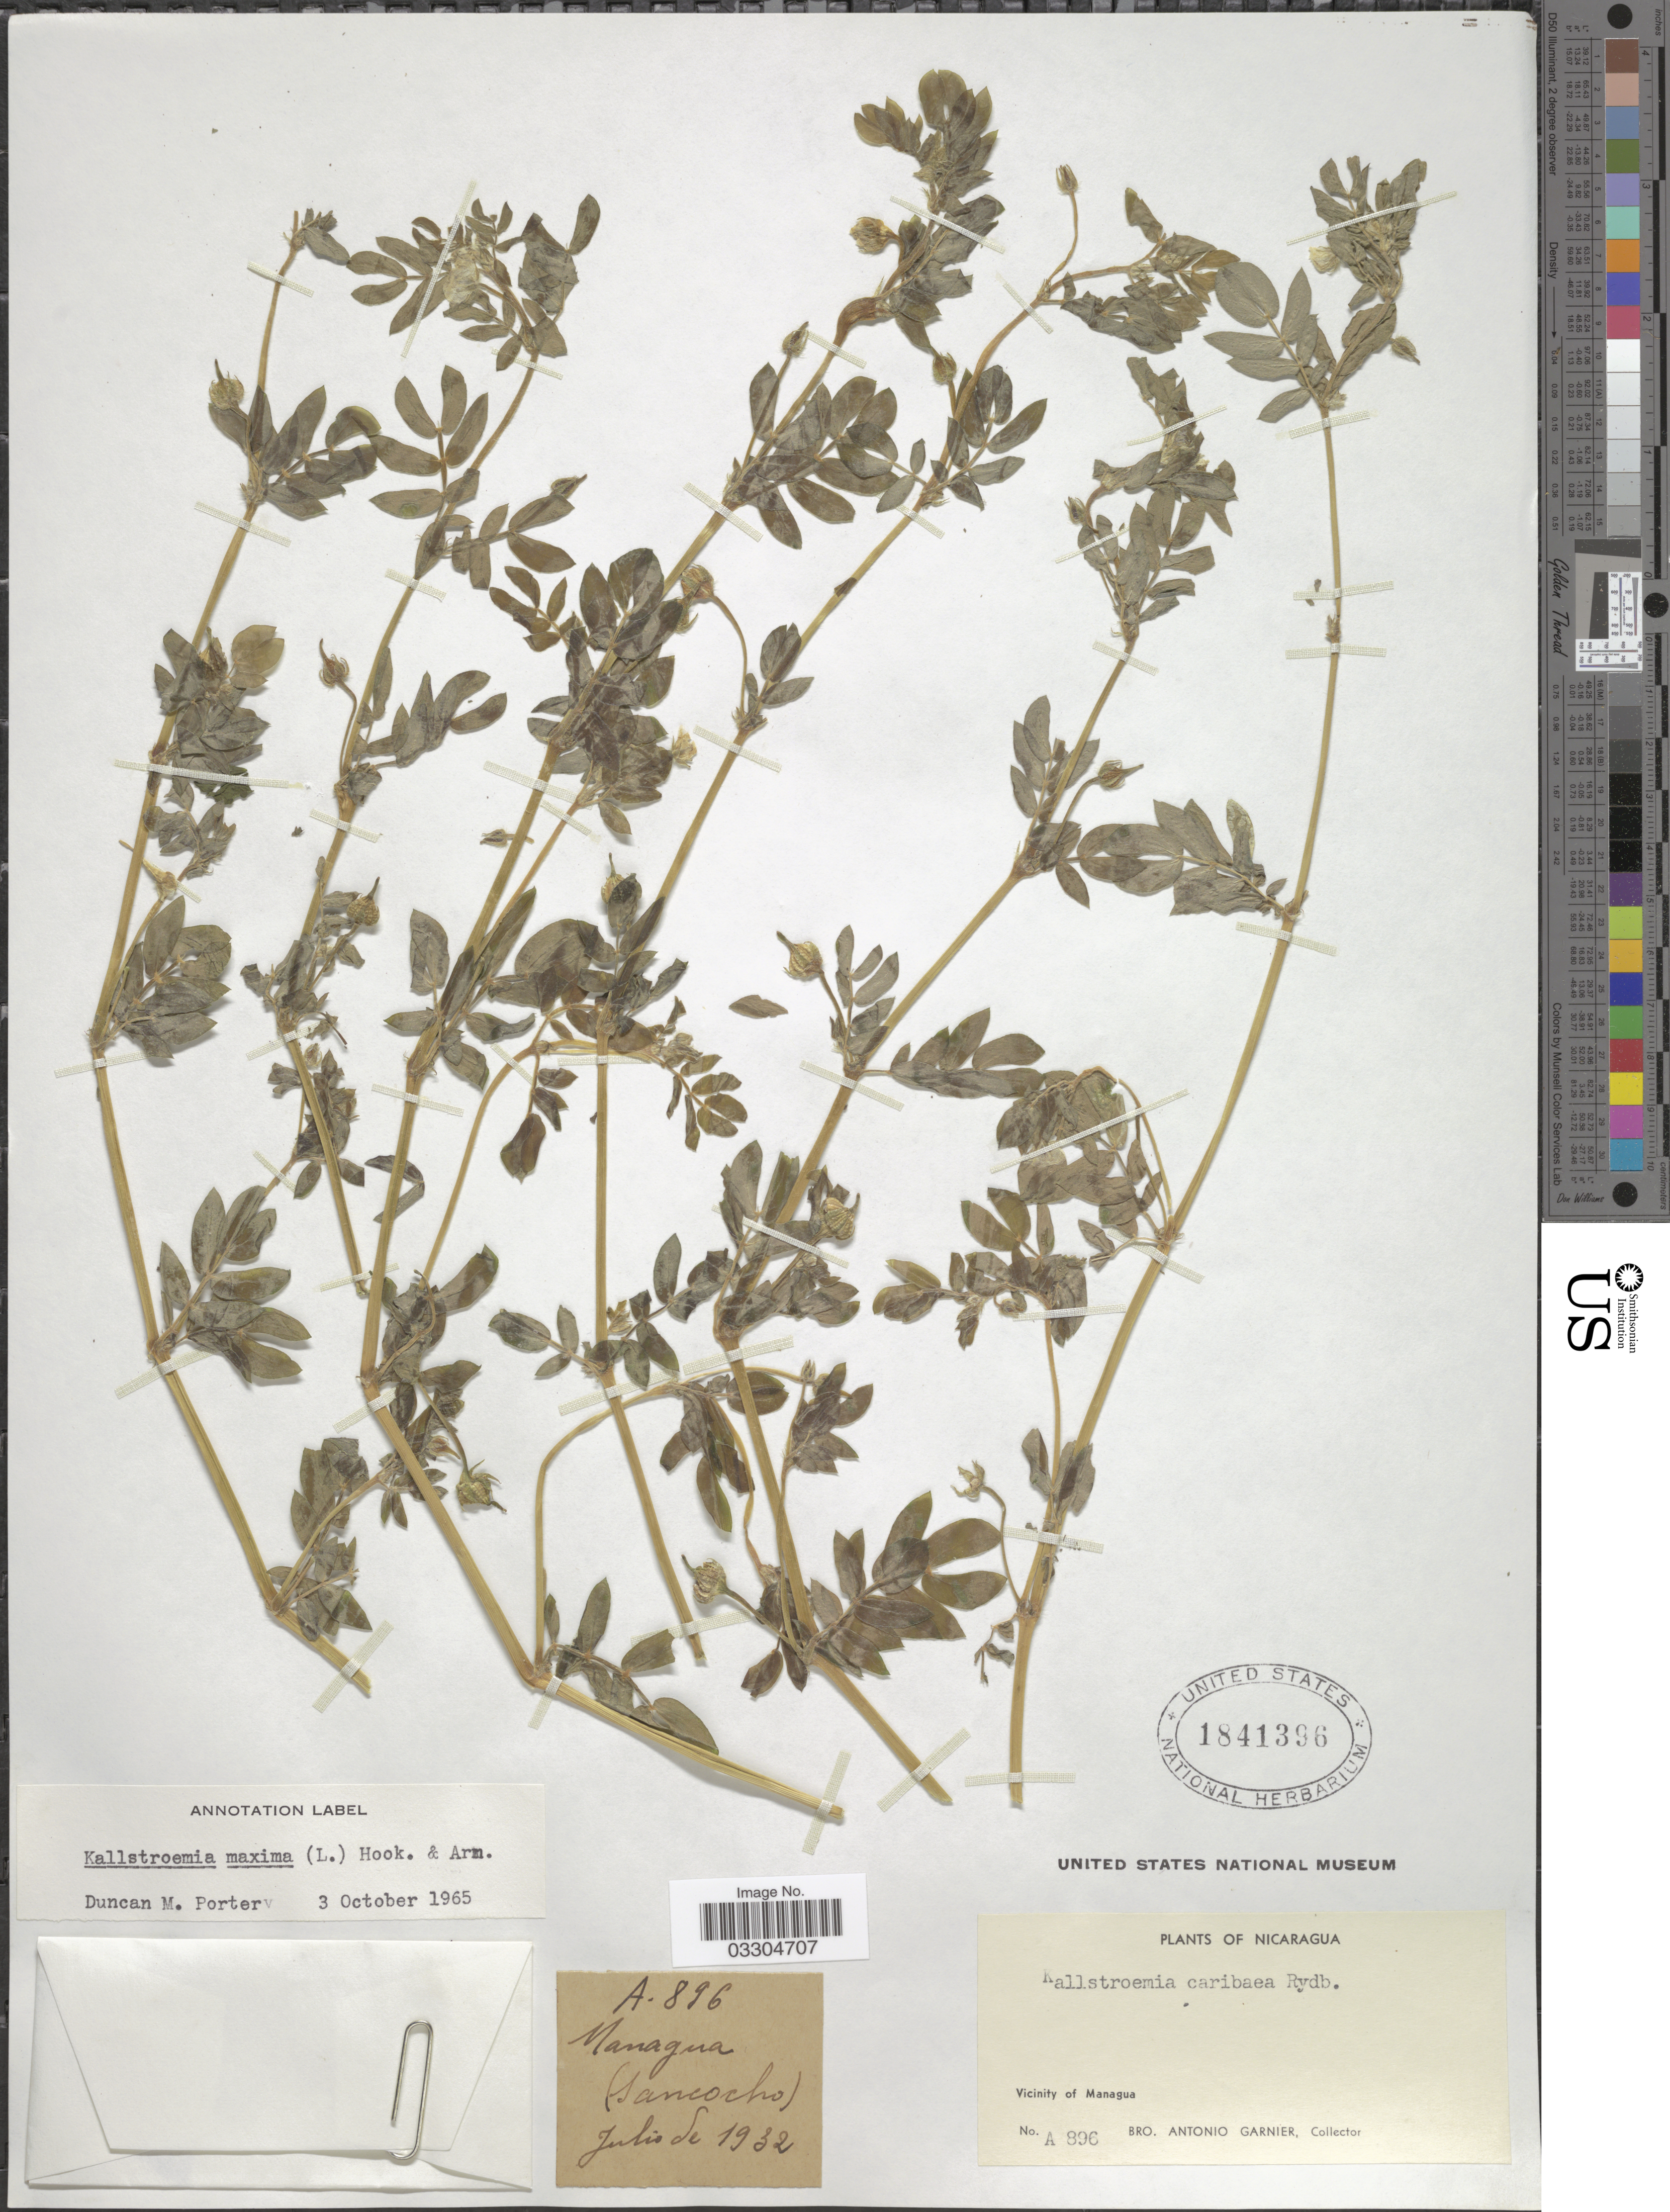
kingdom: Plantae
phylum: Tracheophyta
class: Magnoliopsida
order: Zygophyllales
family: Zygophyllaceae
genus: Kallstroemia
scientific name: Kallstroemia maxima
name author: (L.) Hook. & Arn.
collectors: Bro. A. Garnier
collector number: A 896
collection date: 1932-07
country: Nicaragua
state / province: Managua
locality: Vicinity of Managua.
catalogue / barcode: US 1841396